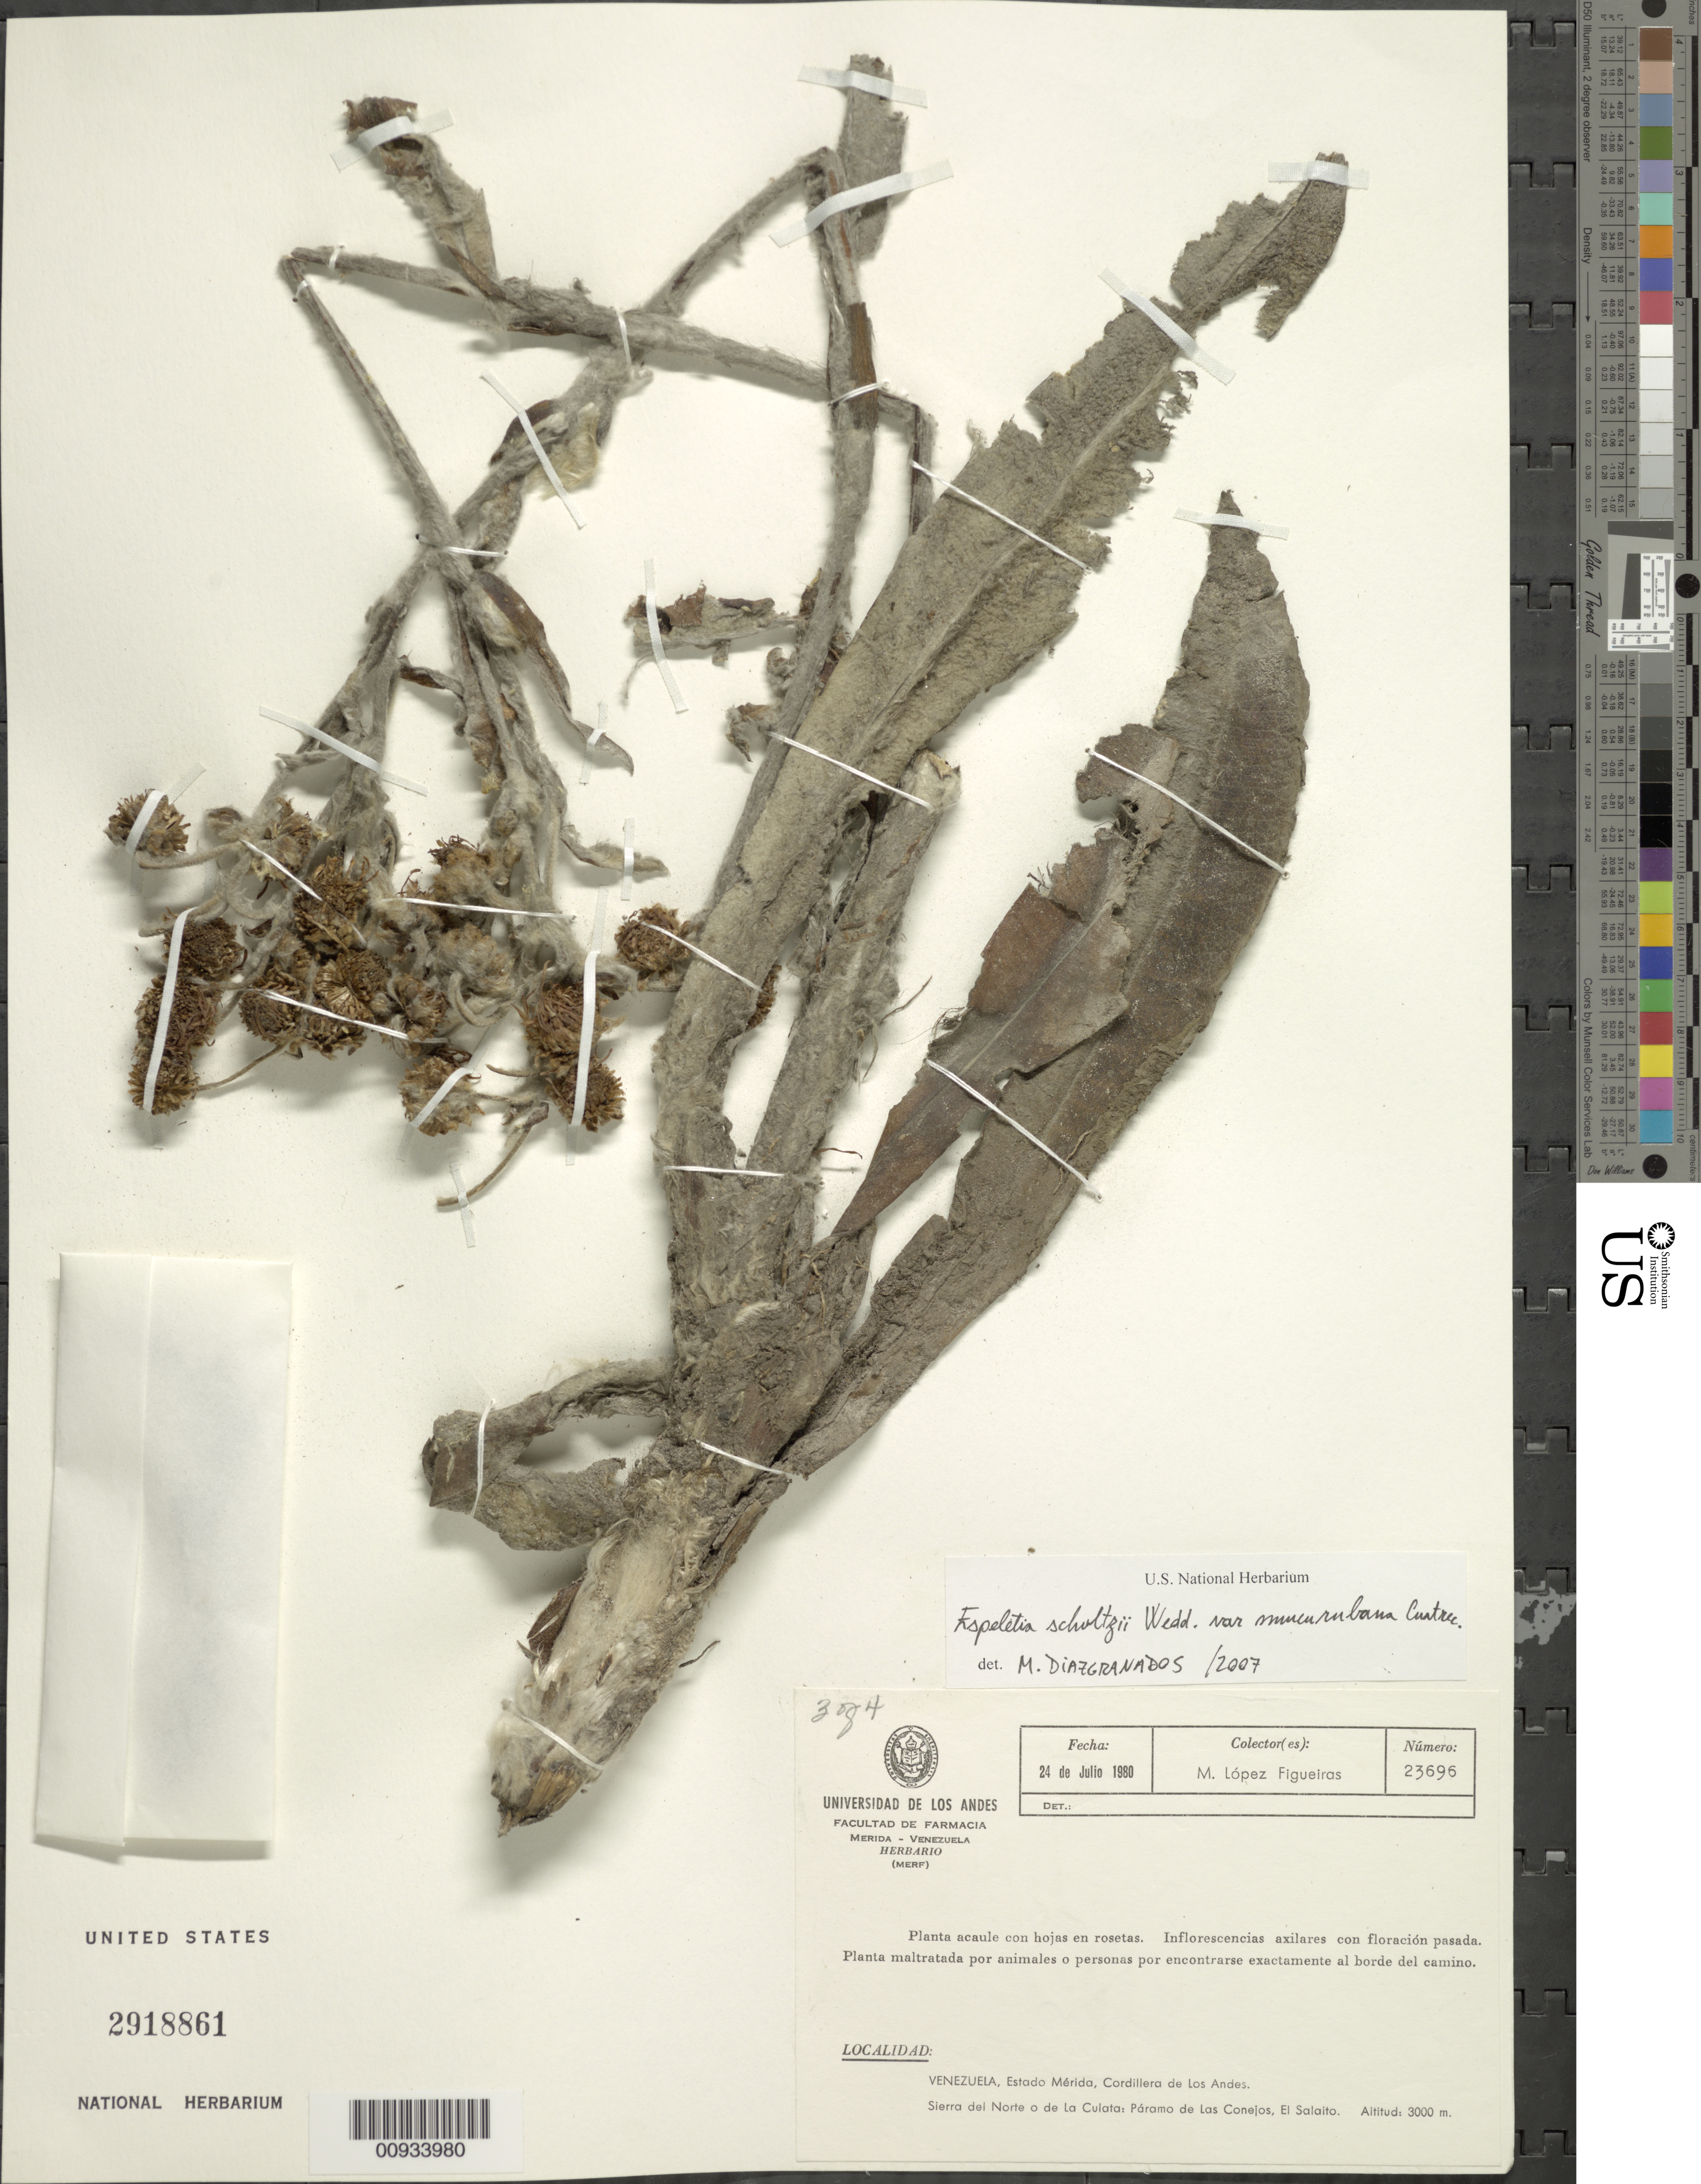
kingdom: Plantae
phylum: Tracheophyta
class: Magnoliopsida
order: Asterales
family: Asteraceae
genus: Espeletia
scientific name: Espeletia schultzii var. mucurubana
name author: Cuatrec.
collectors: M. López Figueiras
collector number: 23696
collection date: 1980-07-24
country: Venezuela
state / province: Mérida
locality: Cordillera de Los Andes, Sierra del Norte o de La Culata, Paramo de Las Conejos, El Salaito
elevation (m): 3000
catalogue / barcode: US 2918861